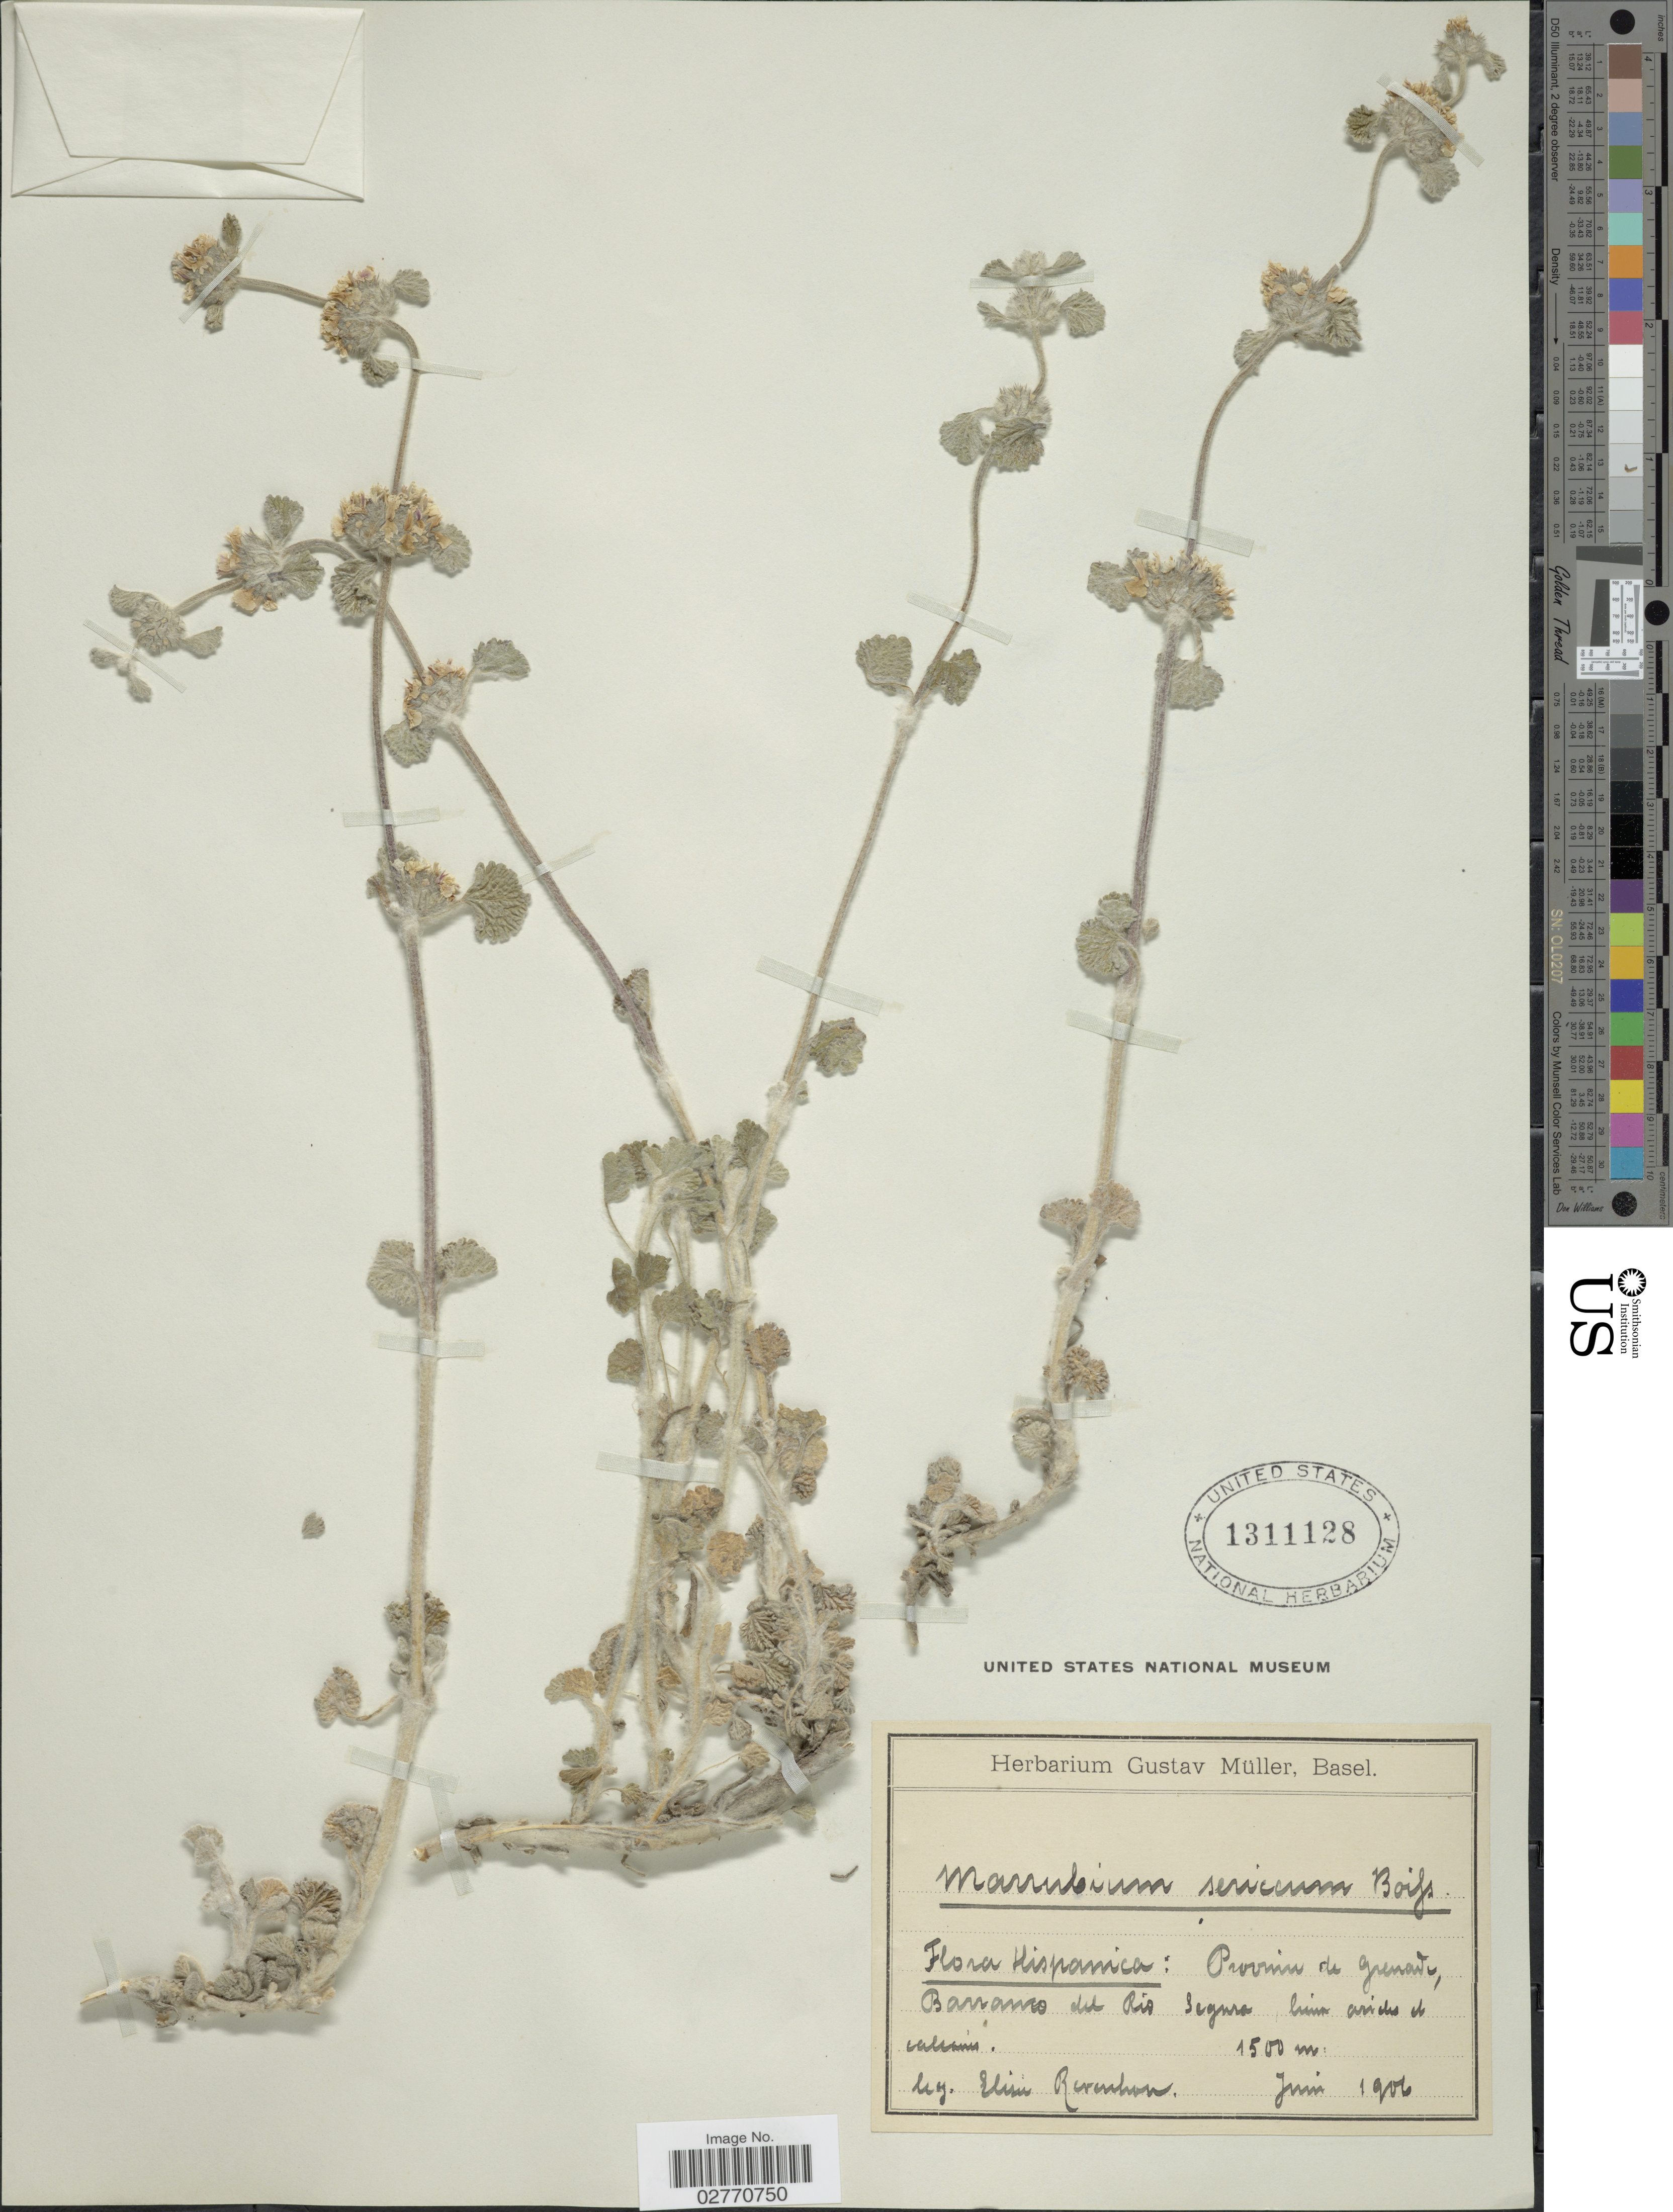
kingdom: Plantae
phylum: Tracheophyta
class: Magnoliopsida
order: Lamiales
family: Lamiaceae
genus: Marrubium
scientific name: Marrubium sericeum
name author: Boiss.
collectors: E. Reverchon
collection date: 1906-06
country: Spain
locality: Hispanica: Province de Grenade, Barranco del Rio Segura.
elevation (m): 1500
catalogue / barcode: US 1311128